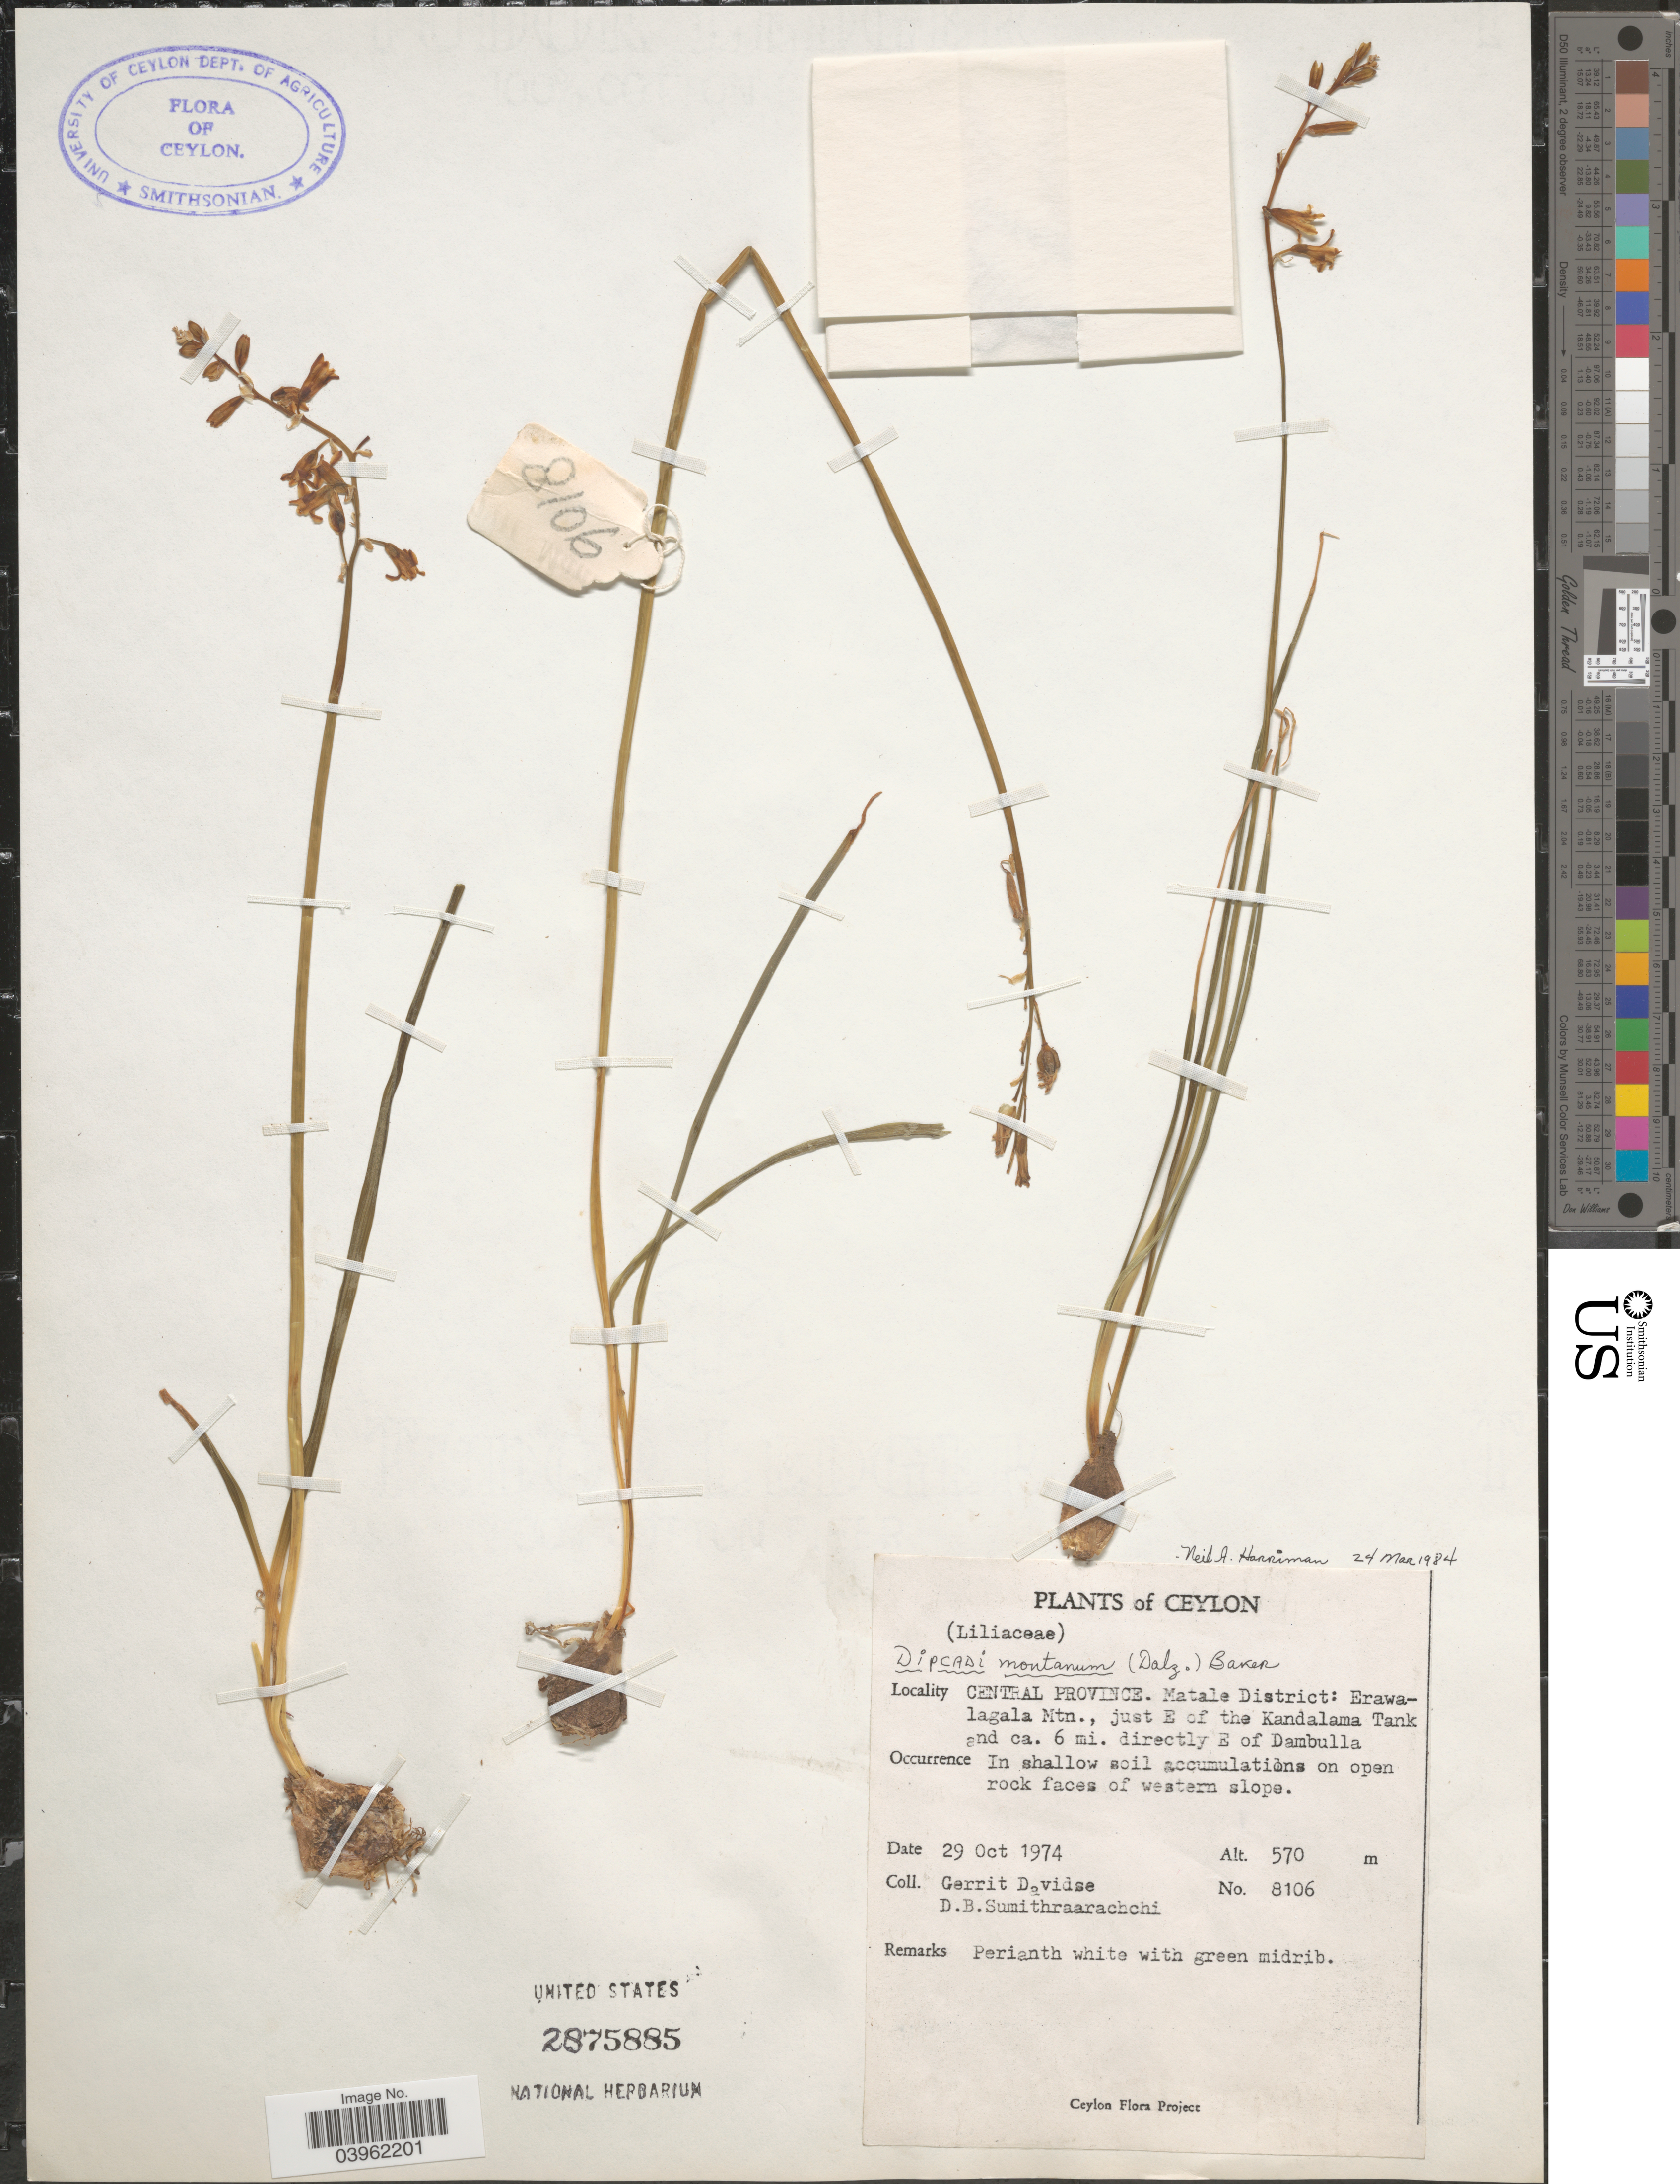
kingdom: Plantae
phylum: Tracheophyta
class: Liliopsida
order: Asparagales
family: Asparagaceae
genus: Dipcadi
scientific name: Dipcadi montanum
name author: (Dalzell) Baker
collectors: G. Davidse & D. B. Sumithraarachchi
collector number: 8106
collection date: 1974-10-29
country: Sri Lanka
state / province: Central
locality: Ceylon. Central Province: Matale District: Erawalagala Mtn., just E of the Kandalama Tank and ca. 6 mi. directly E of Dambulla. In shallow soil accumulations on open rock faces of western slope.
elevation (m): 570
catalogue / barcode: US 2875885